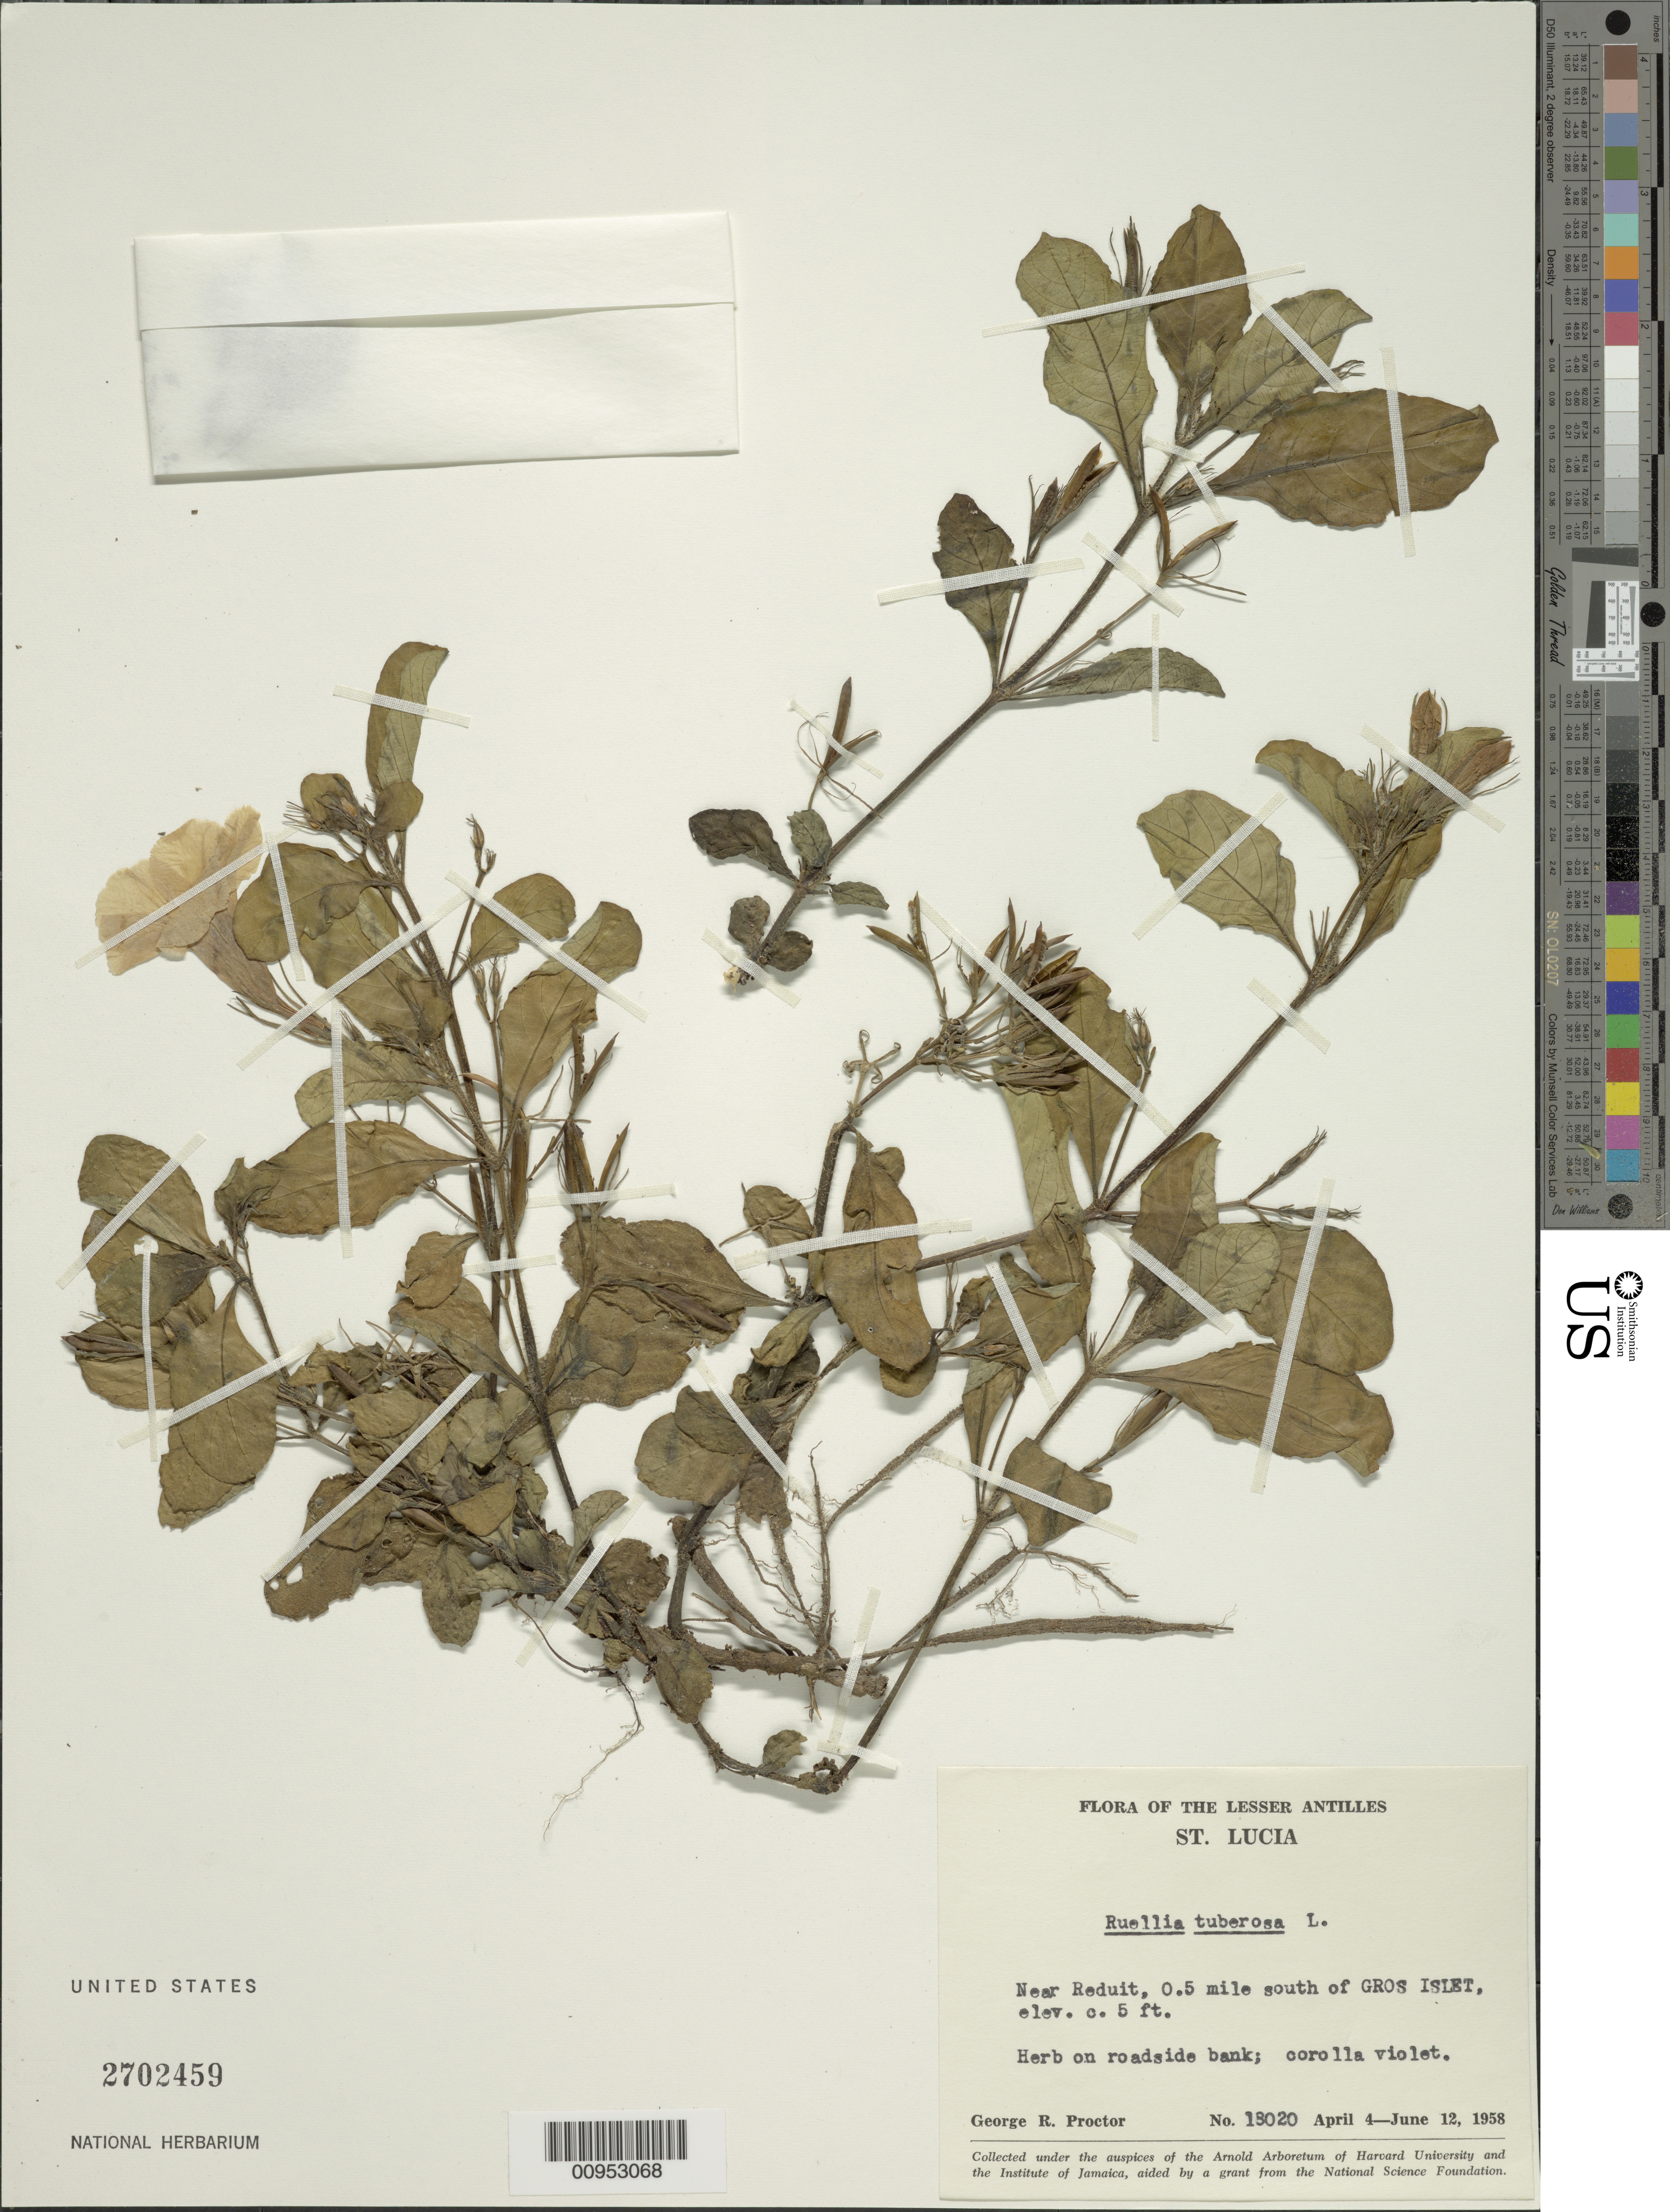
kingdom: Plantae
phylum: Tracheophyta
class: Magnoliopsida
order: Lamiales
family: Acanthaceae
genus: Ruellia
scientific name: Ruellia tuberosa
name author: L.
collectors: G. R. Proctor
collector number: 18020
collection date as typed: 04 Apr 1958 to 12 Jun 1958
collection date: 1958-04-04/1958-06-12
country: St. Lucia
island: St. Lucia I.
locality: Near Reduit, 0.5 miles south of Gros Islet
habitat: On roadside bank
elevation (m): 2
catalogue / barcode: US 2702459